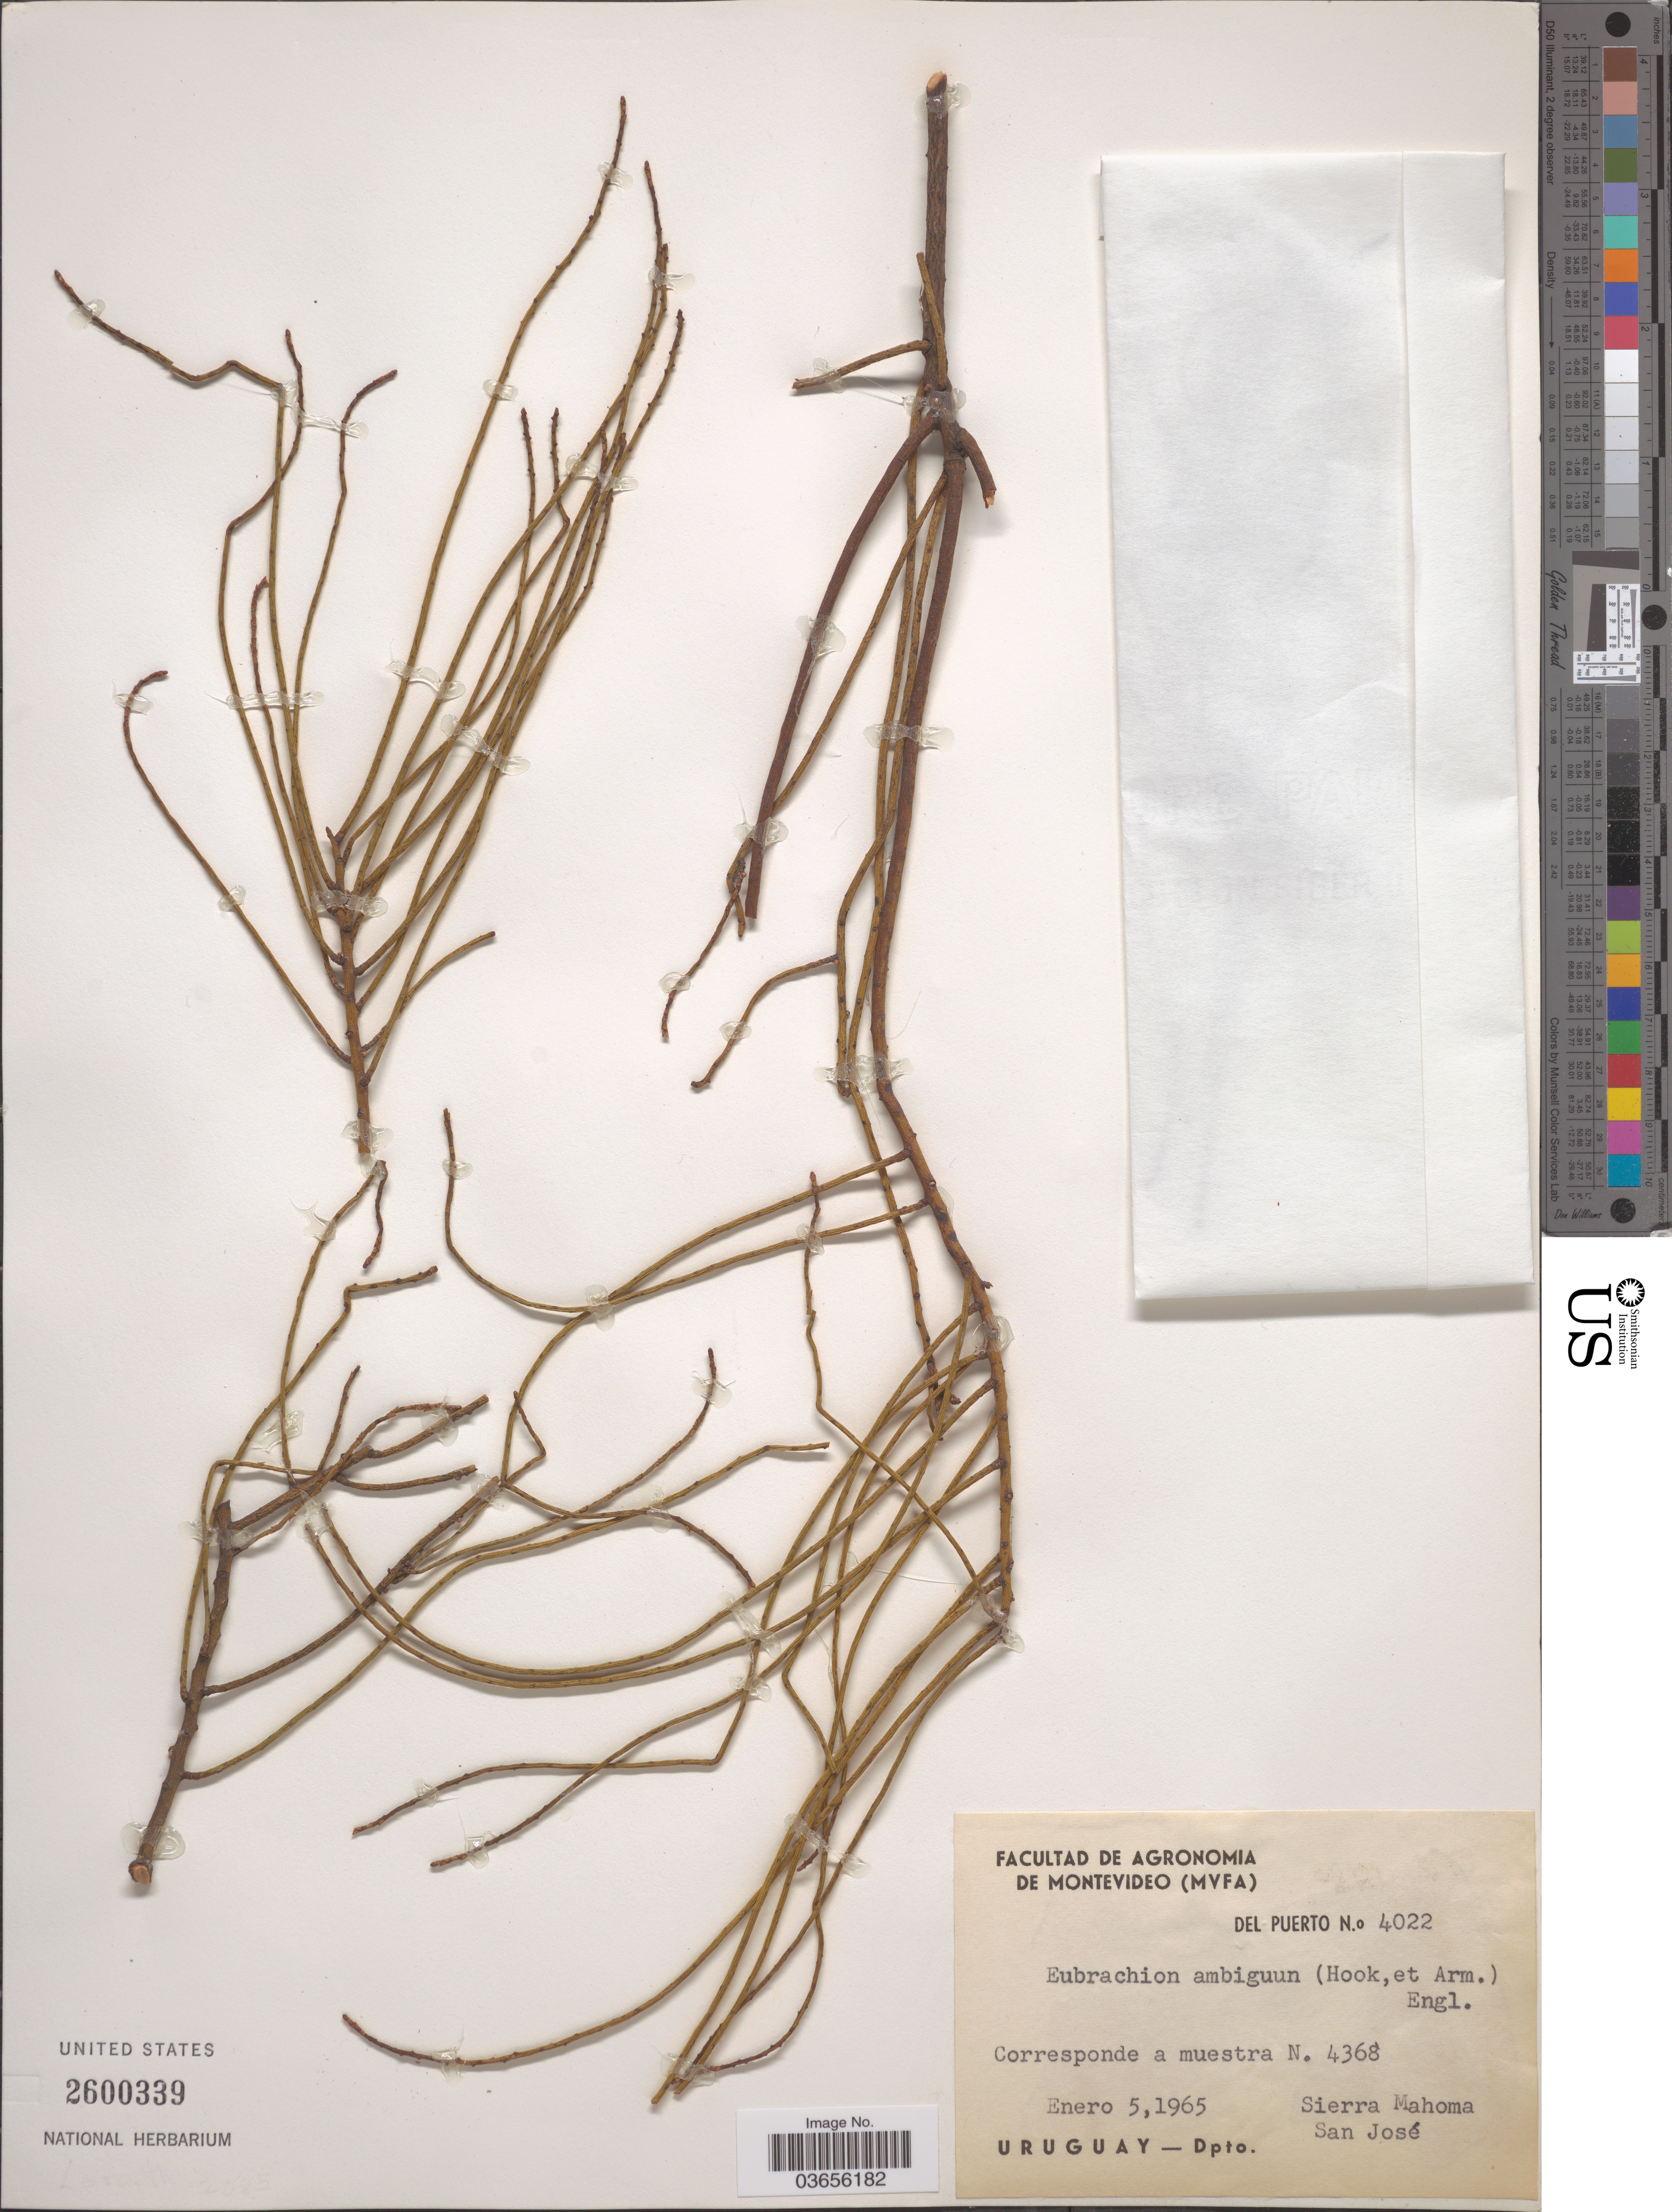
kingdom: Plantae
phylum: Tracheophyta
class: Magnoliopsida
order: Santalales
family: Santalaceae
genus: Eubrachion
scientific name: Eubrachion ambiguum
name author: (Hook. & Arn.) Engl.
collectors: Del Puerto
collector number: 4022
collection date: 1965-01-05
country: Uruguay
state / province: San Jose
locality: Sierra Mahoma. Dpto. San José.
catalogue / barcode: US 2600339